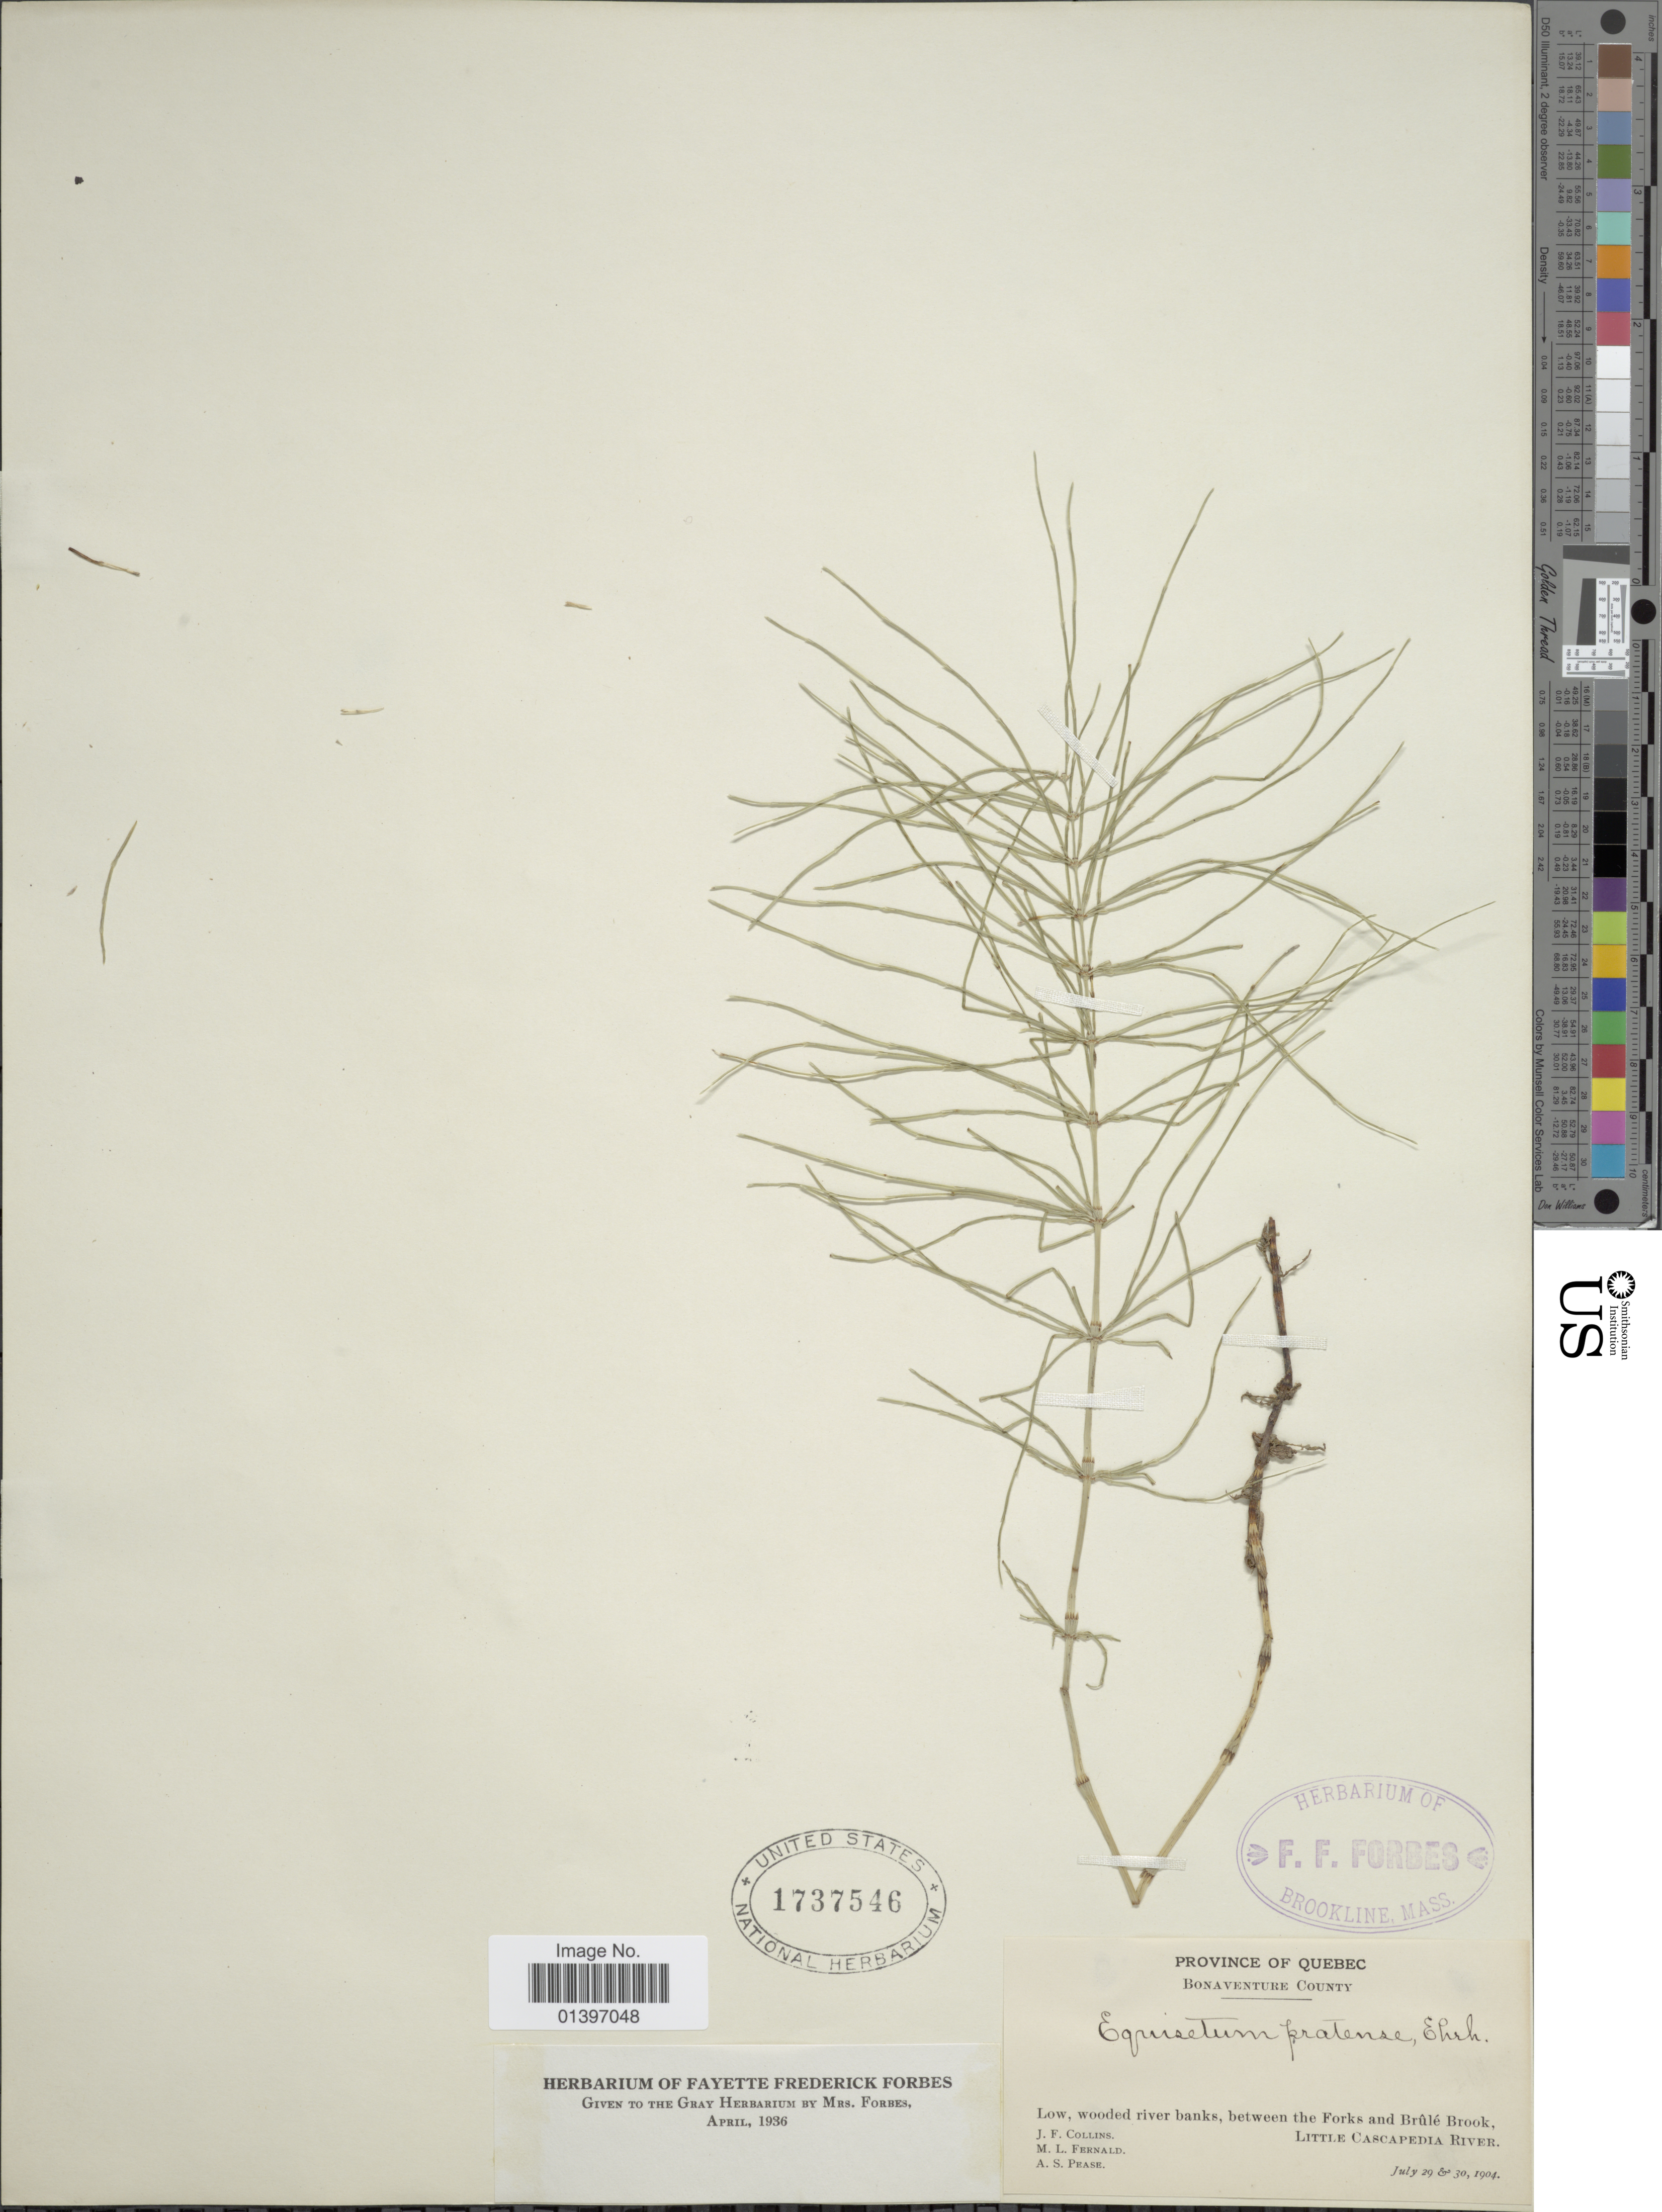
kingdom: Plantae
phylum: Tracheophyta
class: Polypodiopsida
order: Equisetales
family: Equisetaceae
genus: Equisetum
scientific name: Equisetum pratense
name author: Ehrh.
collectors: J. Collins, M. L. Fernald & A. S. Pease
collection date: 1904-07-29/1904-07-30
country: Canada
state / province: Quebec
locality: Bonaventure County, Low, wooded river banks, between the Forks and Brulé Brook, Little Cascapedia River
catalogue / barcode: US 1737546